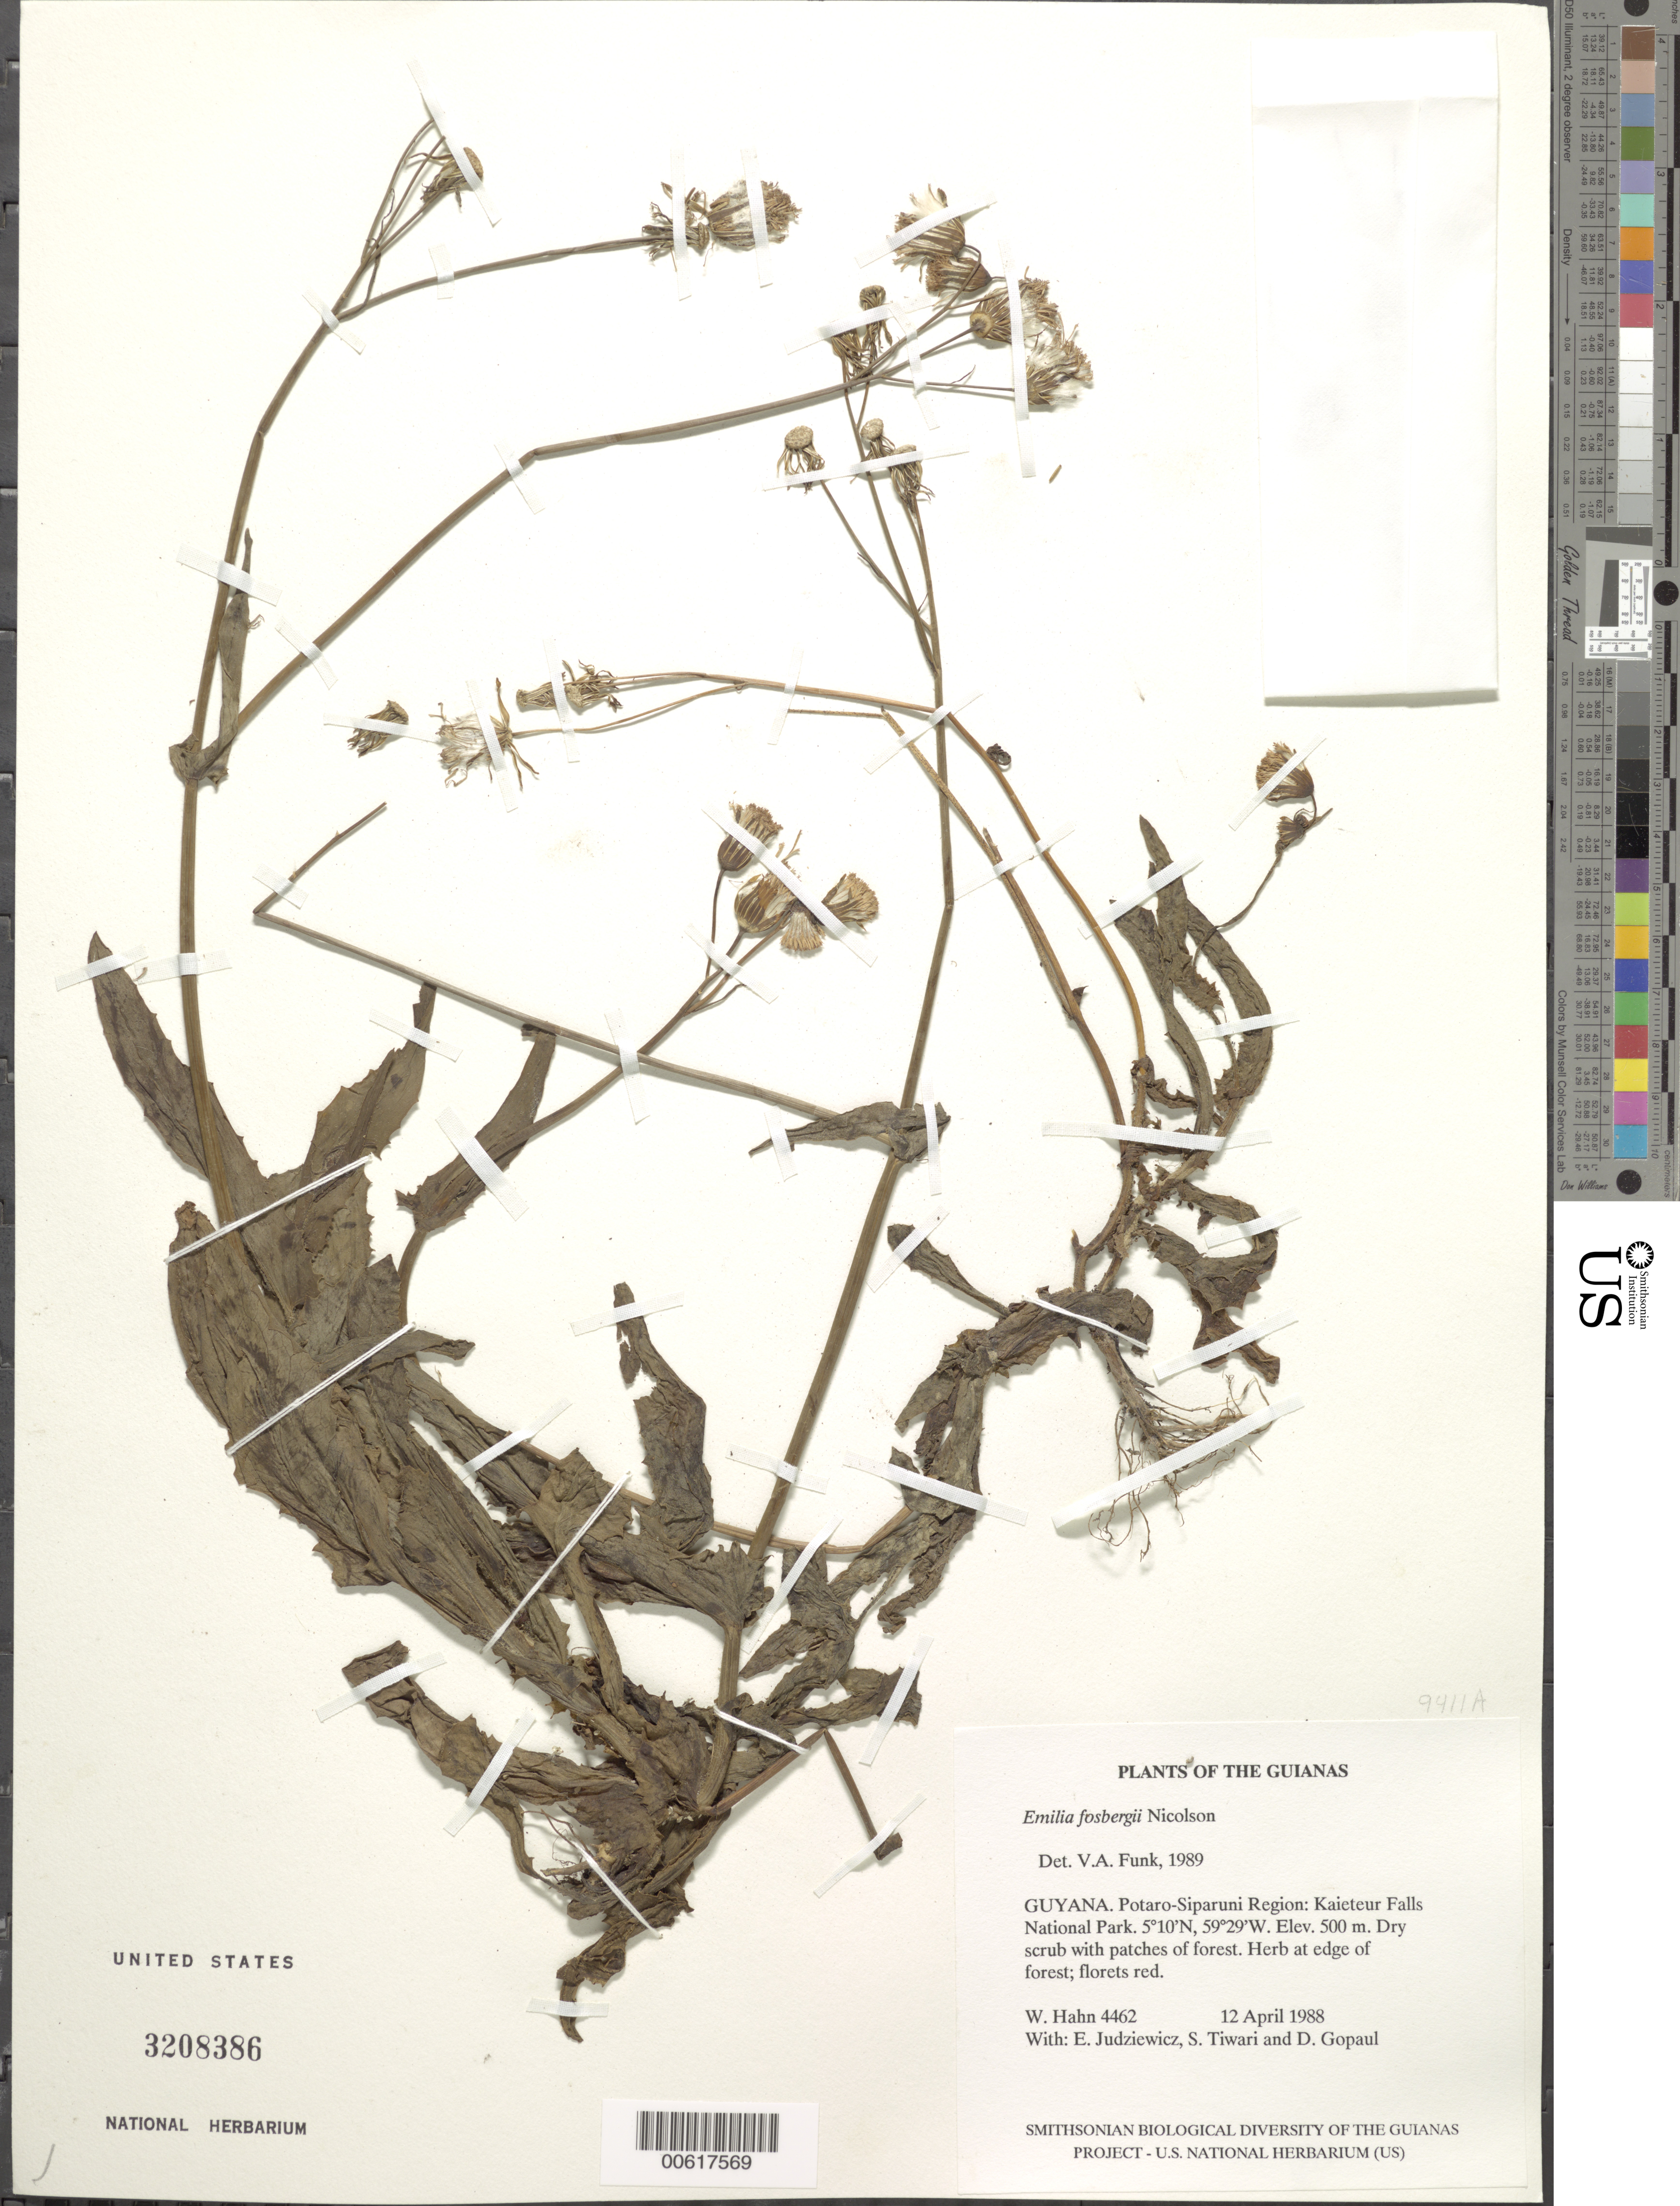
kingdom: Plantae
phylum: Tracheophyta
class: Magnoliopsida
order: Asterales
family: Asteraceae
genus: Emilia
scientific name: Emilia fosbergii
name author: Nicolson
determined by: Funk, Vicki A., (BOT), Smithsonian Institution - National Museum of Natural History (UNITED STATES)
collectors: W. Hahn, E. J. Judziewicz, S. Tiwari & D. Gopaul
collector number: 4462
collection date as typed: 12 April 1988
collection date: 1988-04-12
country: Guyana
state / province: Potaro-Siparuni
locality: Kaieteur Falls National Park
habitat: Dry scrub with patches of forest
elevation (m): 500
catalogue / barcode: US 3208386